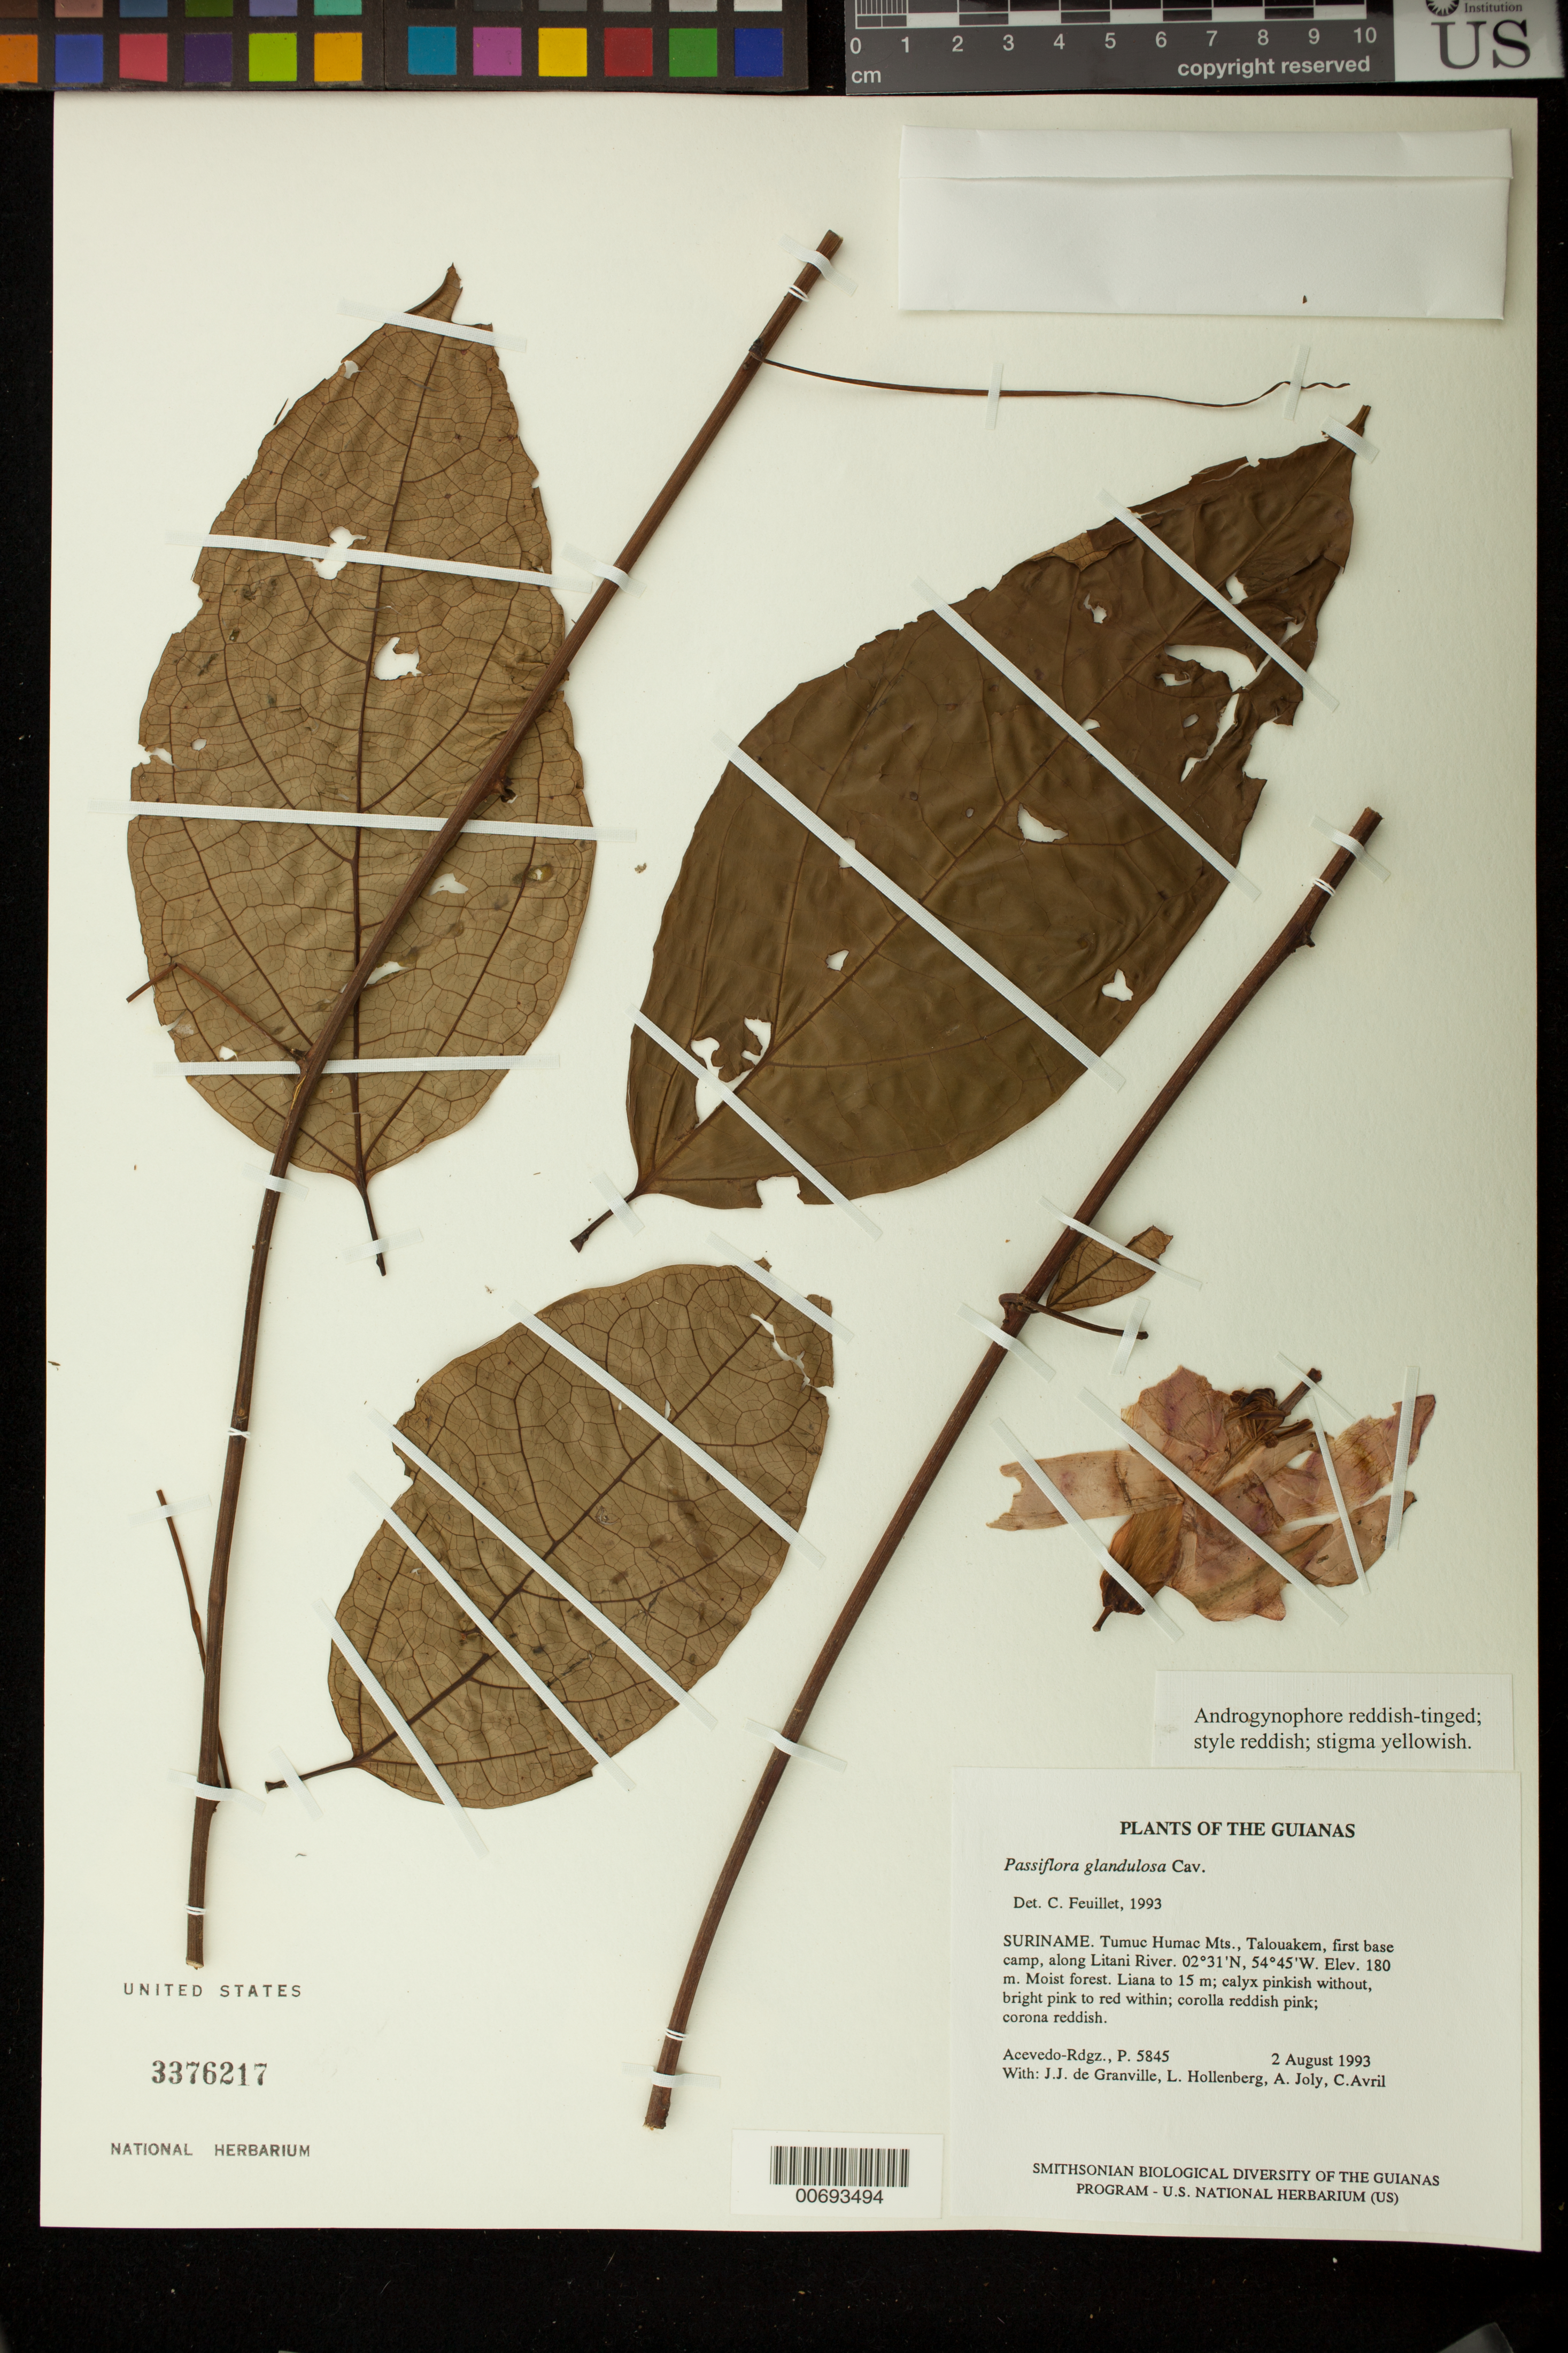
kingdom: Plantae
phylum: Tracheophyta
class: Magnoliopsida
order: Malpighiales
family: Passifloraceae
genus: Passiflora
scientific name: Passiflora glandulosa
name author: Cav.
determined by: Feuillet, C.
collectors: P. Acevedo-Rodr., J.-J. de Granville, A. Joly, A. Boyer & L. Hollenberg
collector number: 5845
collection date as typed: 02 Aug 1993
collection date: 1993-08-02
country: Suriname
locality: Tumuc Humac Mts., Talouakem, first base camp, along Litani River.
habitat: Moist forest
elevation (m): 180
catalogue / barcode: US 3376217